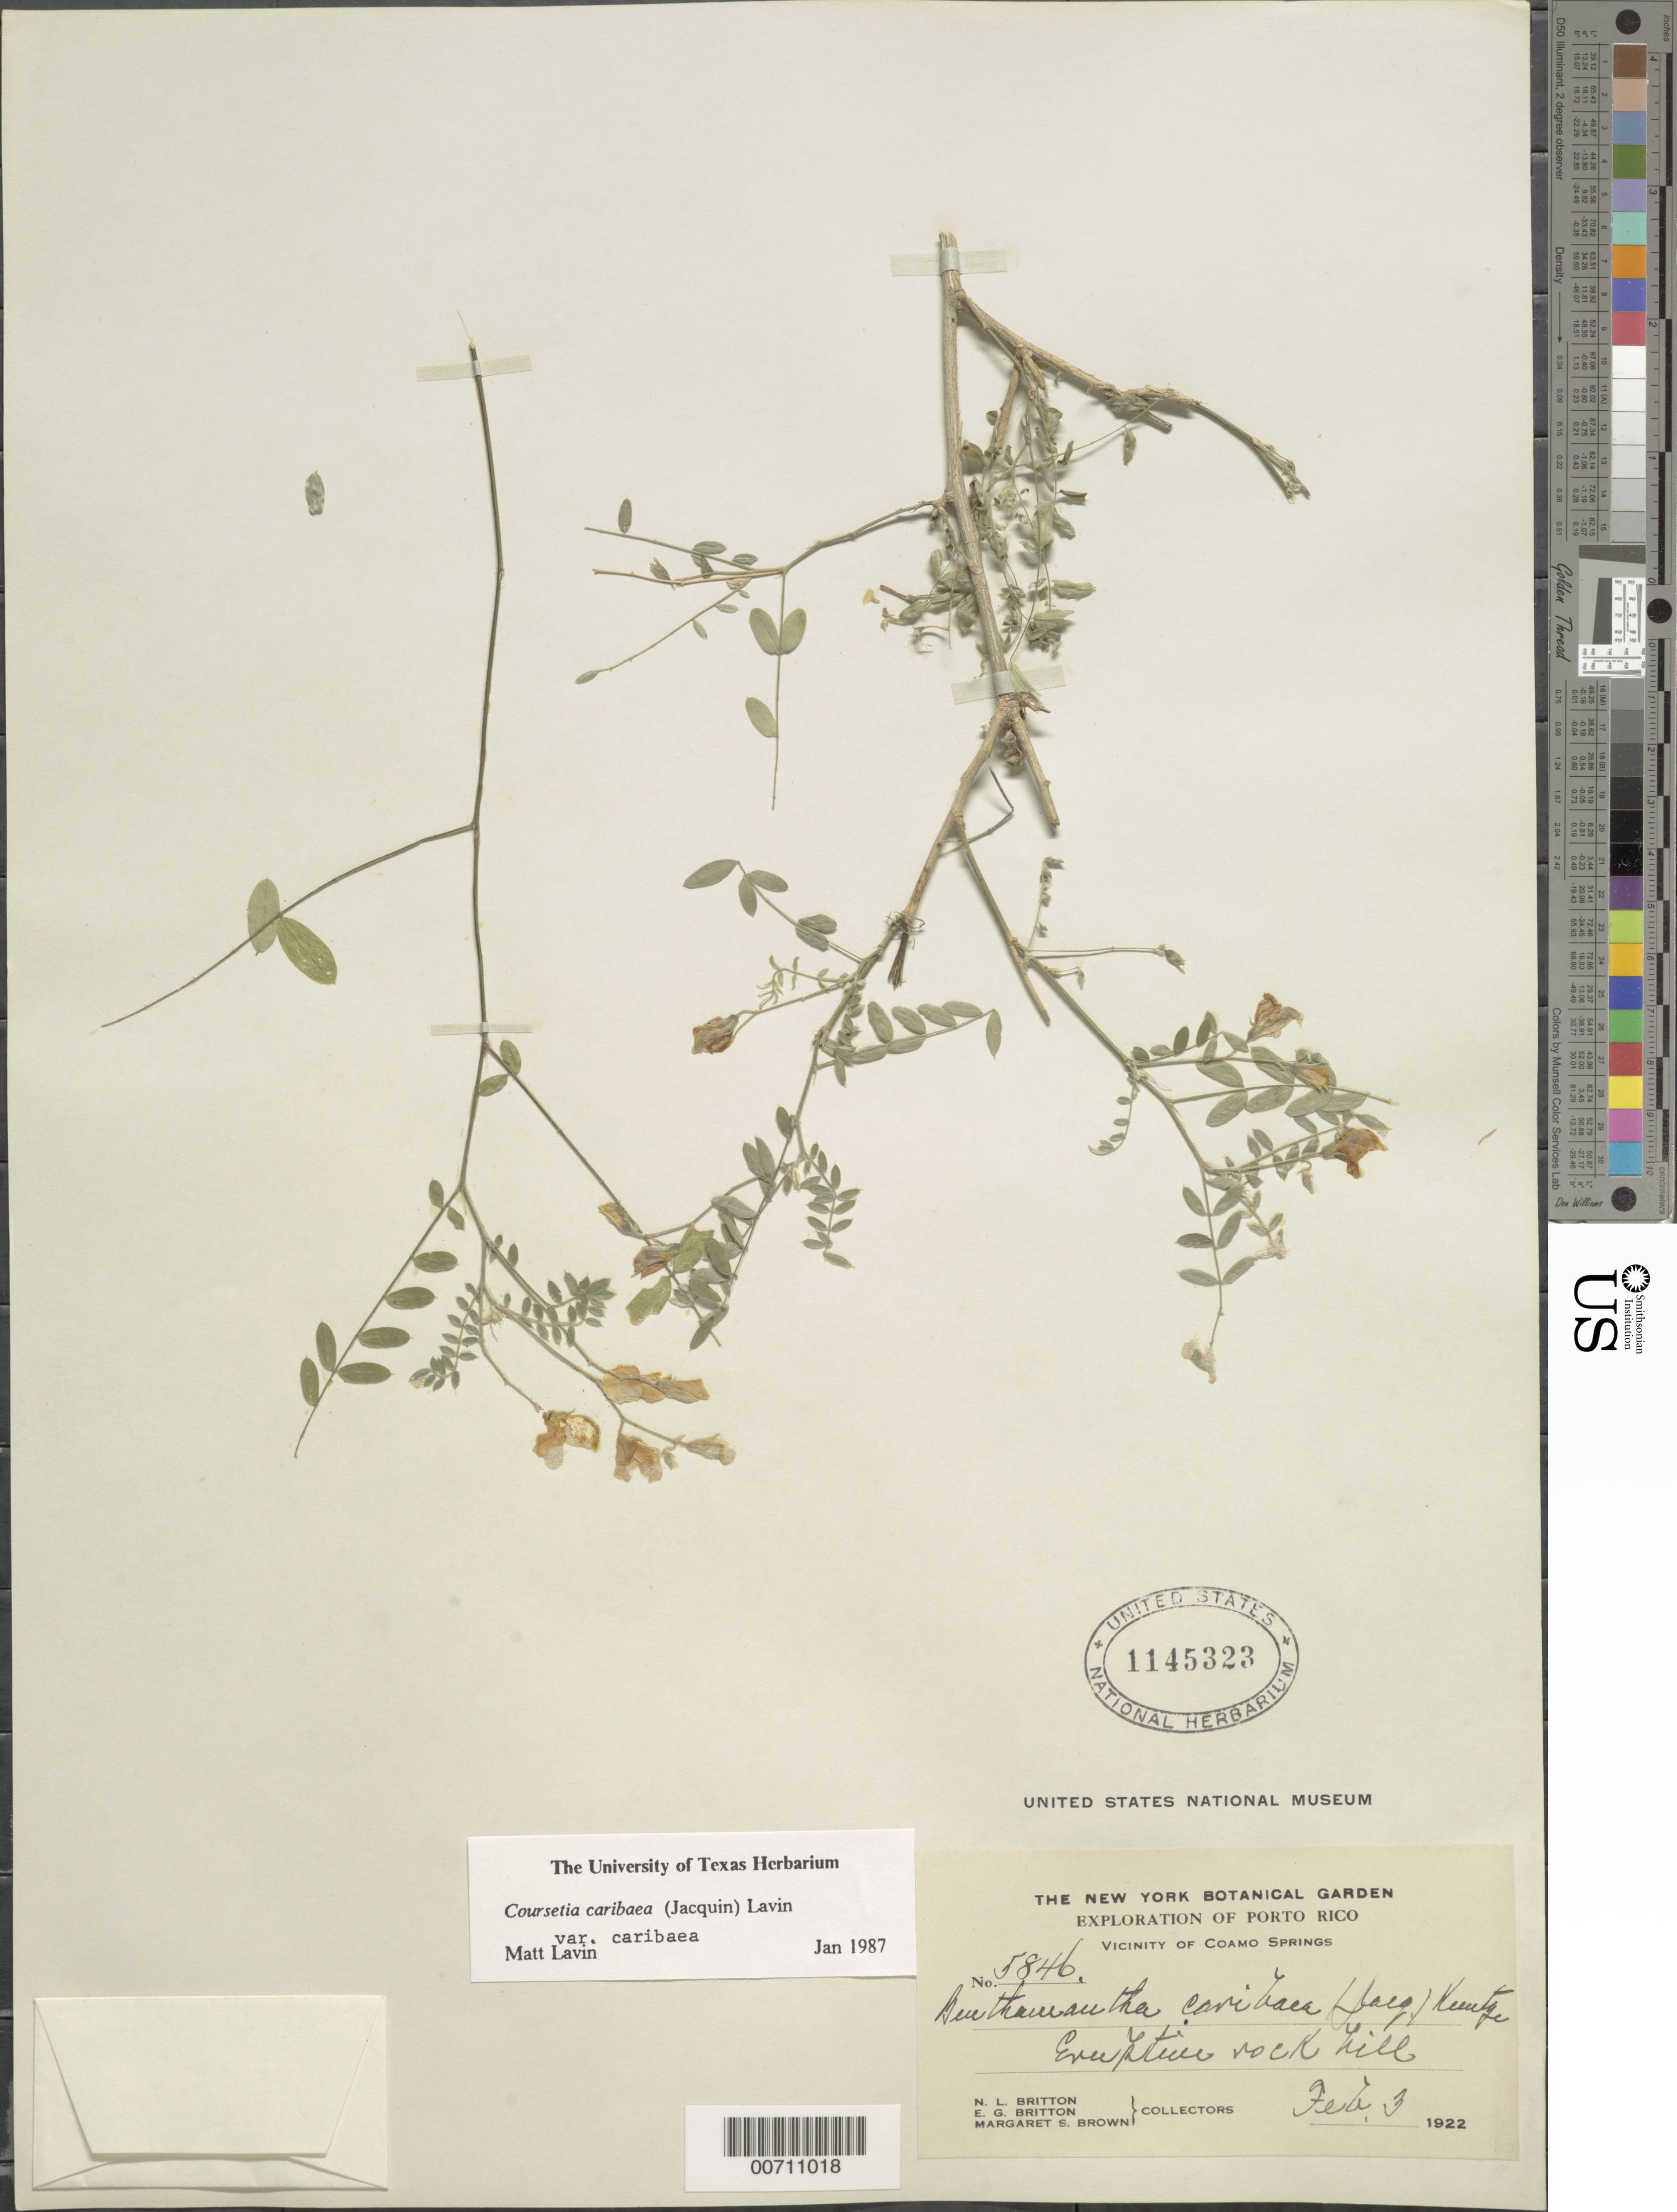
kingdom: Plantae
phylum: Tracheophyta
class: Magnoliopsida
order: Fabales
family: Fabaceae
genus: Coursetia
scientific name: Coursetia caribaea var. caribaea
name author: (Jacq.) Lavin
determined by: Lavin, M.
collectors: N. Britton, E. G. Britton & M. S. Brown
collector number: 5846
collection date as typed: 03 Feb 1922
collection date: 1922-02-03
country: Puerto Rico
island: Greater Antilles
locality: Coamo Springs, vic of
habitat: Eruptive rock hill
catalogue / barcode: US 1145323